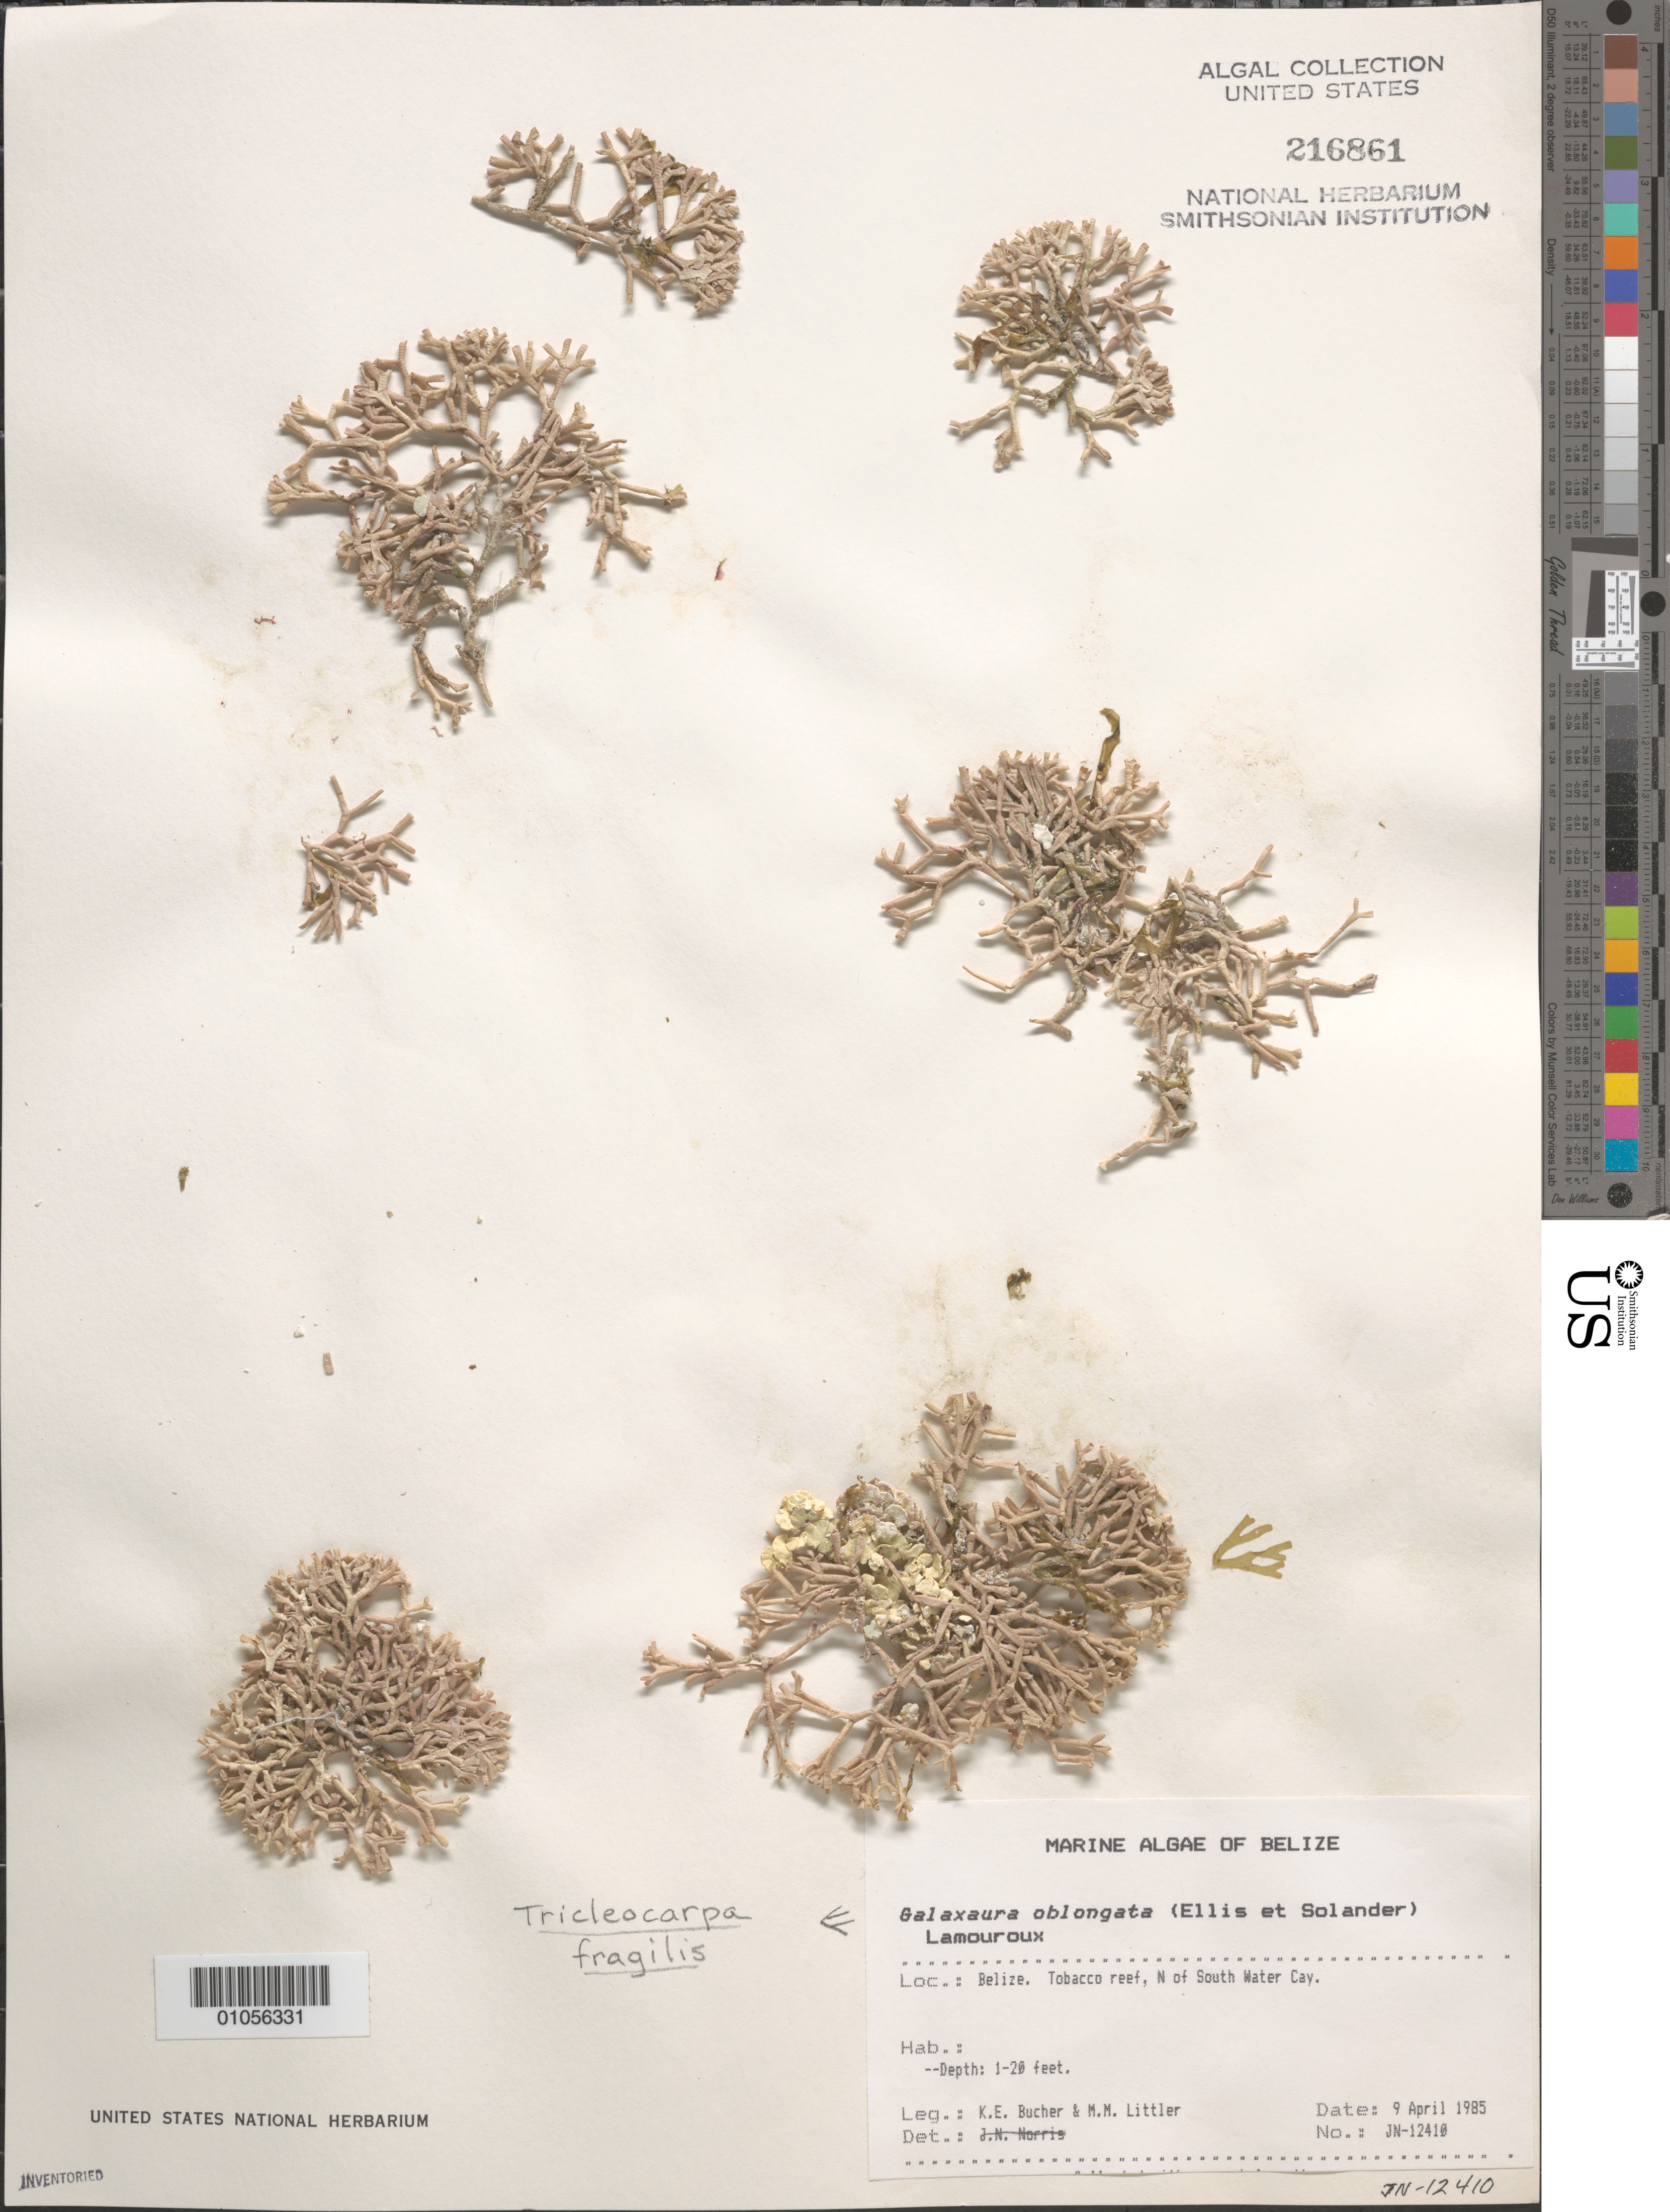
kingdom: Plantae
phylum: Rhodophyta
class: Florideophyceae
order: Nemaliales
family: Galaxauraceae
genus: Tricleocarpa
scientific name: Tricleocarpa fragilis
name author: (L.) Huisman & R.A. Towns.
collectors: K. E. Bucher & M. M. Littler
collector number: JN-12410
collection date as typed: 09 Apr 1985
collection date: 1985-04-09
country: Belize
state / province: Stann Creek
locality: Tobacco Reef, north of South Water Cay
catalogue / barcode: US 216861